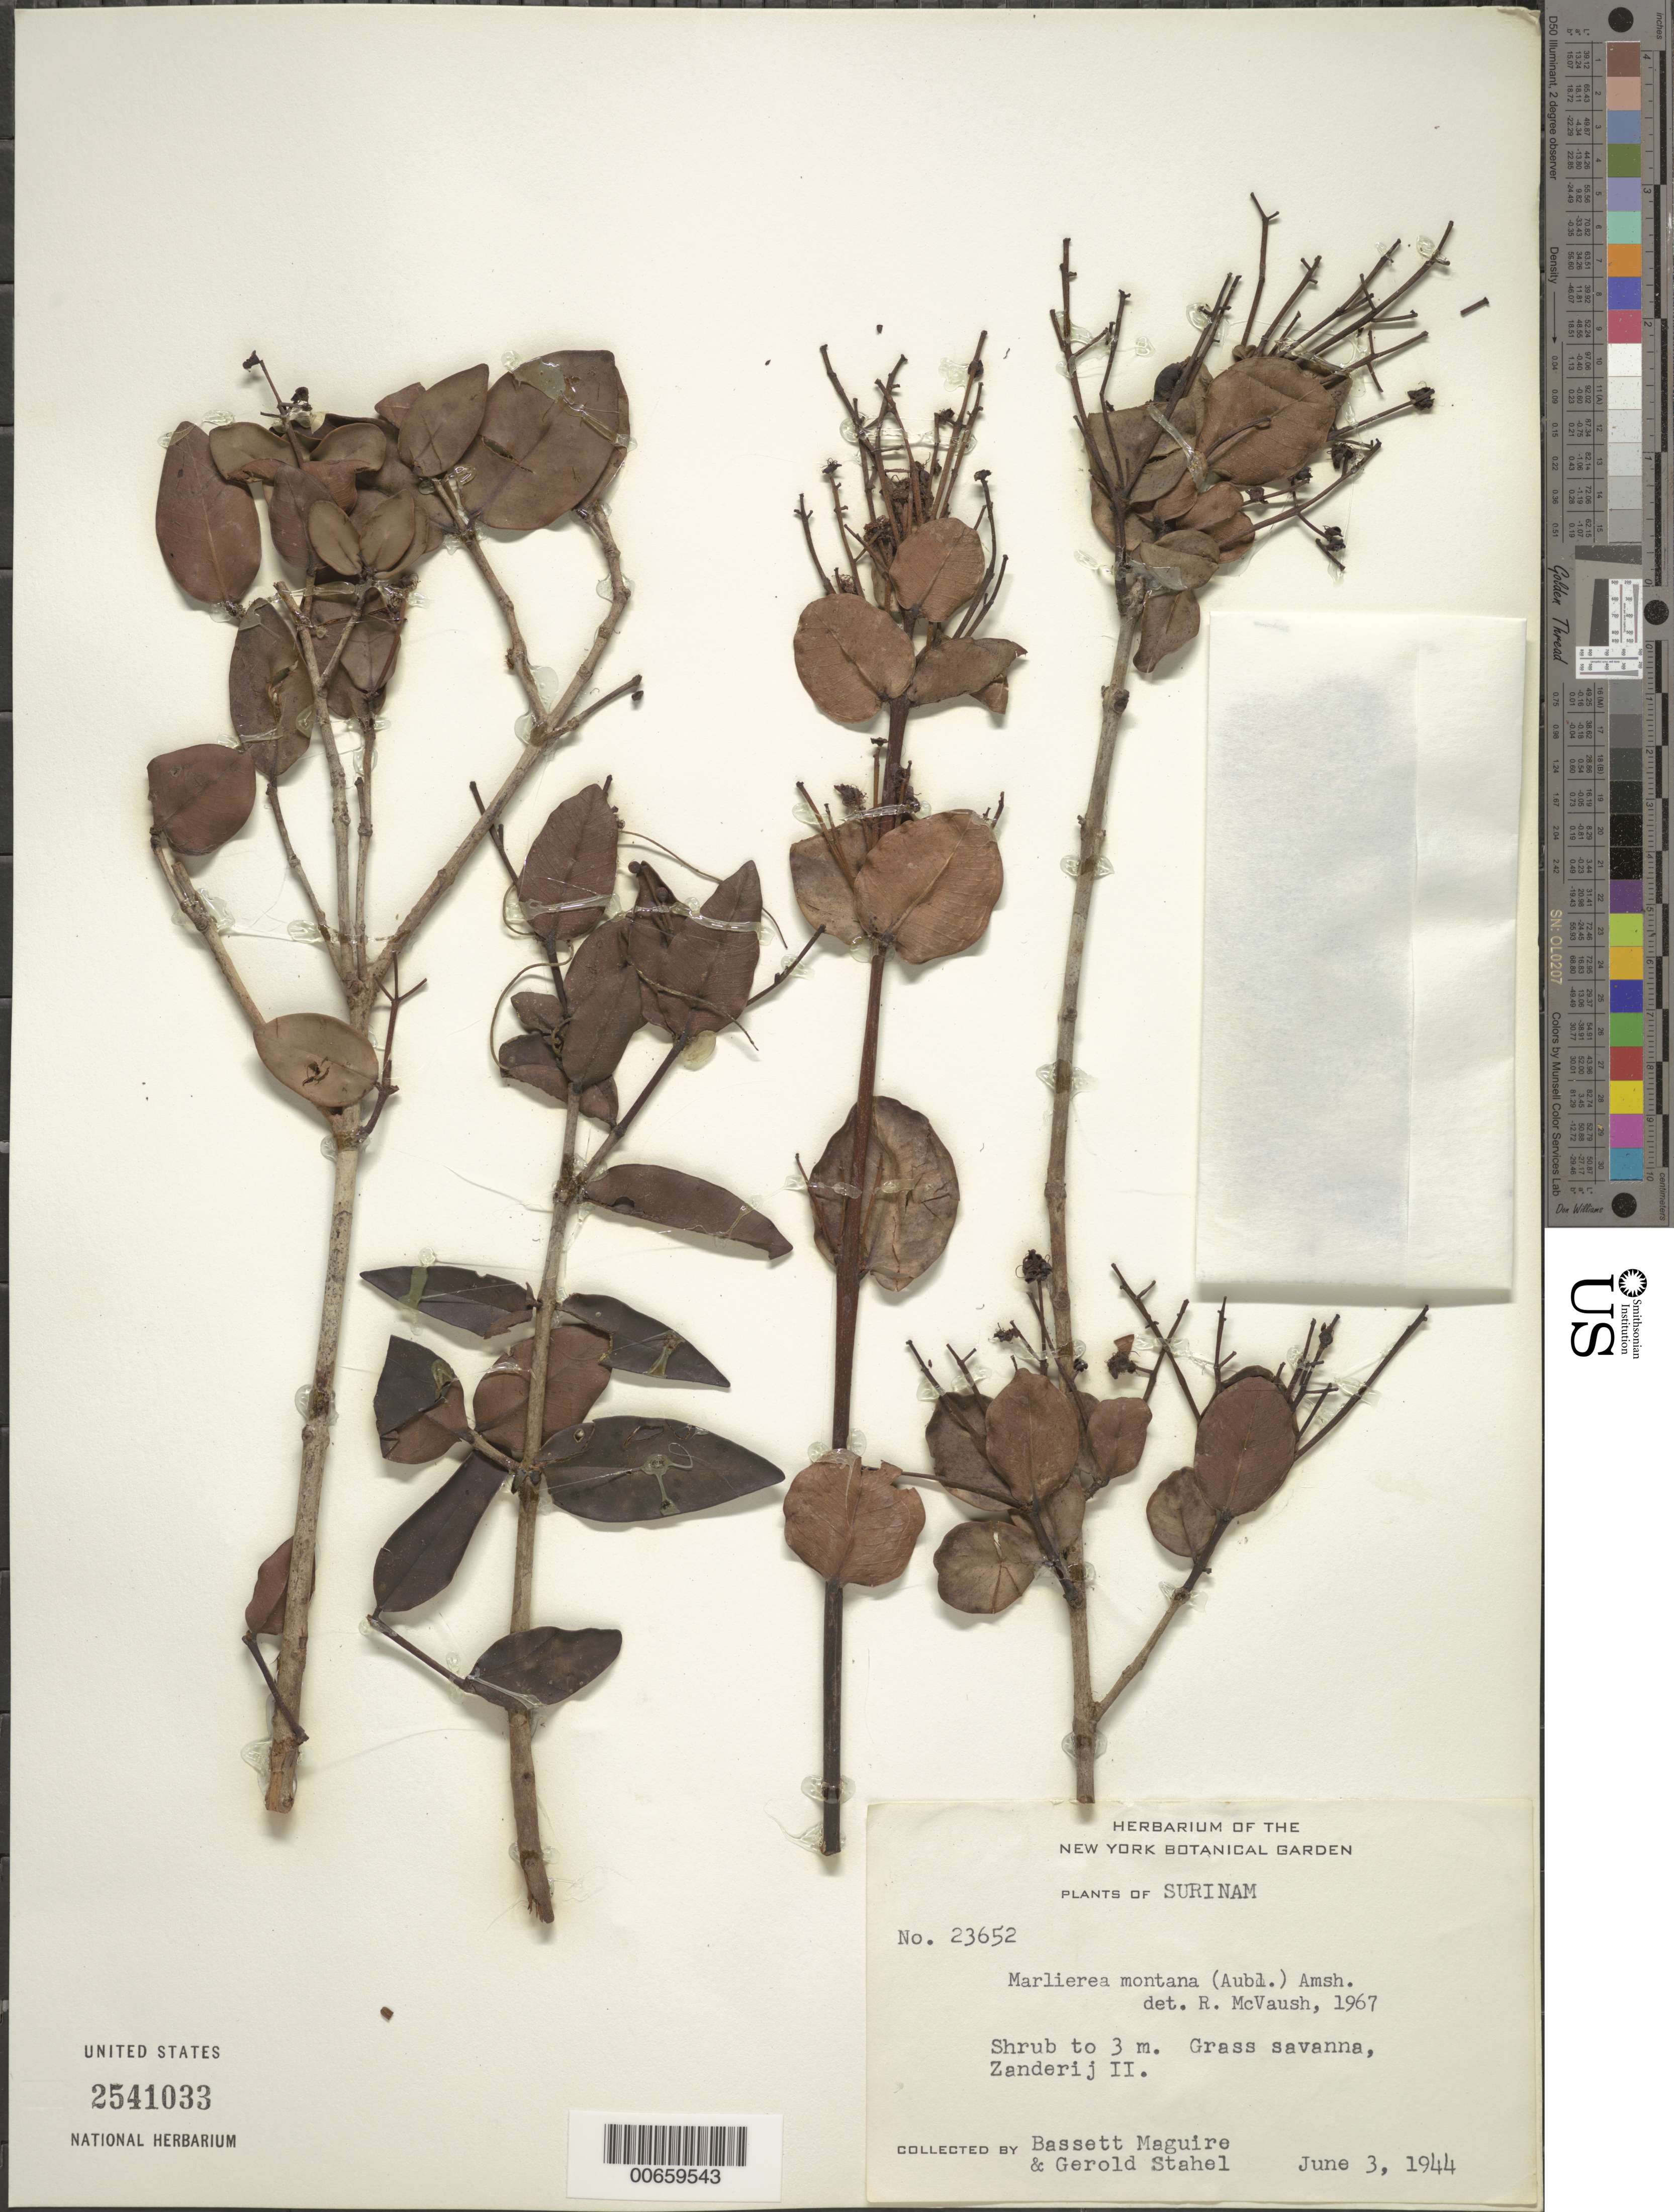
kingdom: Plantae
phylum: Tracheophyta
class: Magnoliopsida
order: Myrtales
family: Myrtaceae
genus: Myrcia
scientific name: Myrcia neomontana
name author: E. Lucas & C.E. Wilson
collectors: B. Maguire & G. Stahel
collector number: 23652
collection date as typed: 3-Jun-44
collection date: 1944-06-03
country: Suriname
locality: Zanderij Is, Sectie O, km 70, along railroad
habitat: Savanna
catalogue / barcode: US 2541033